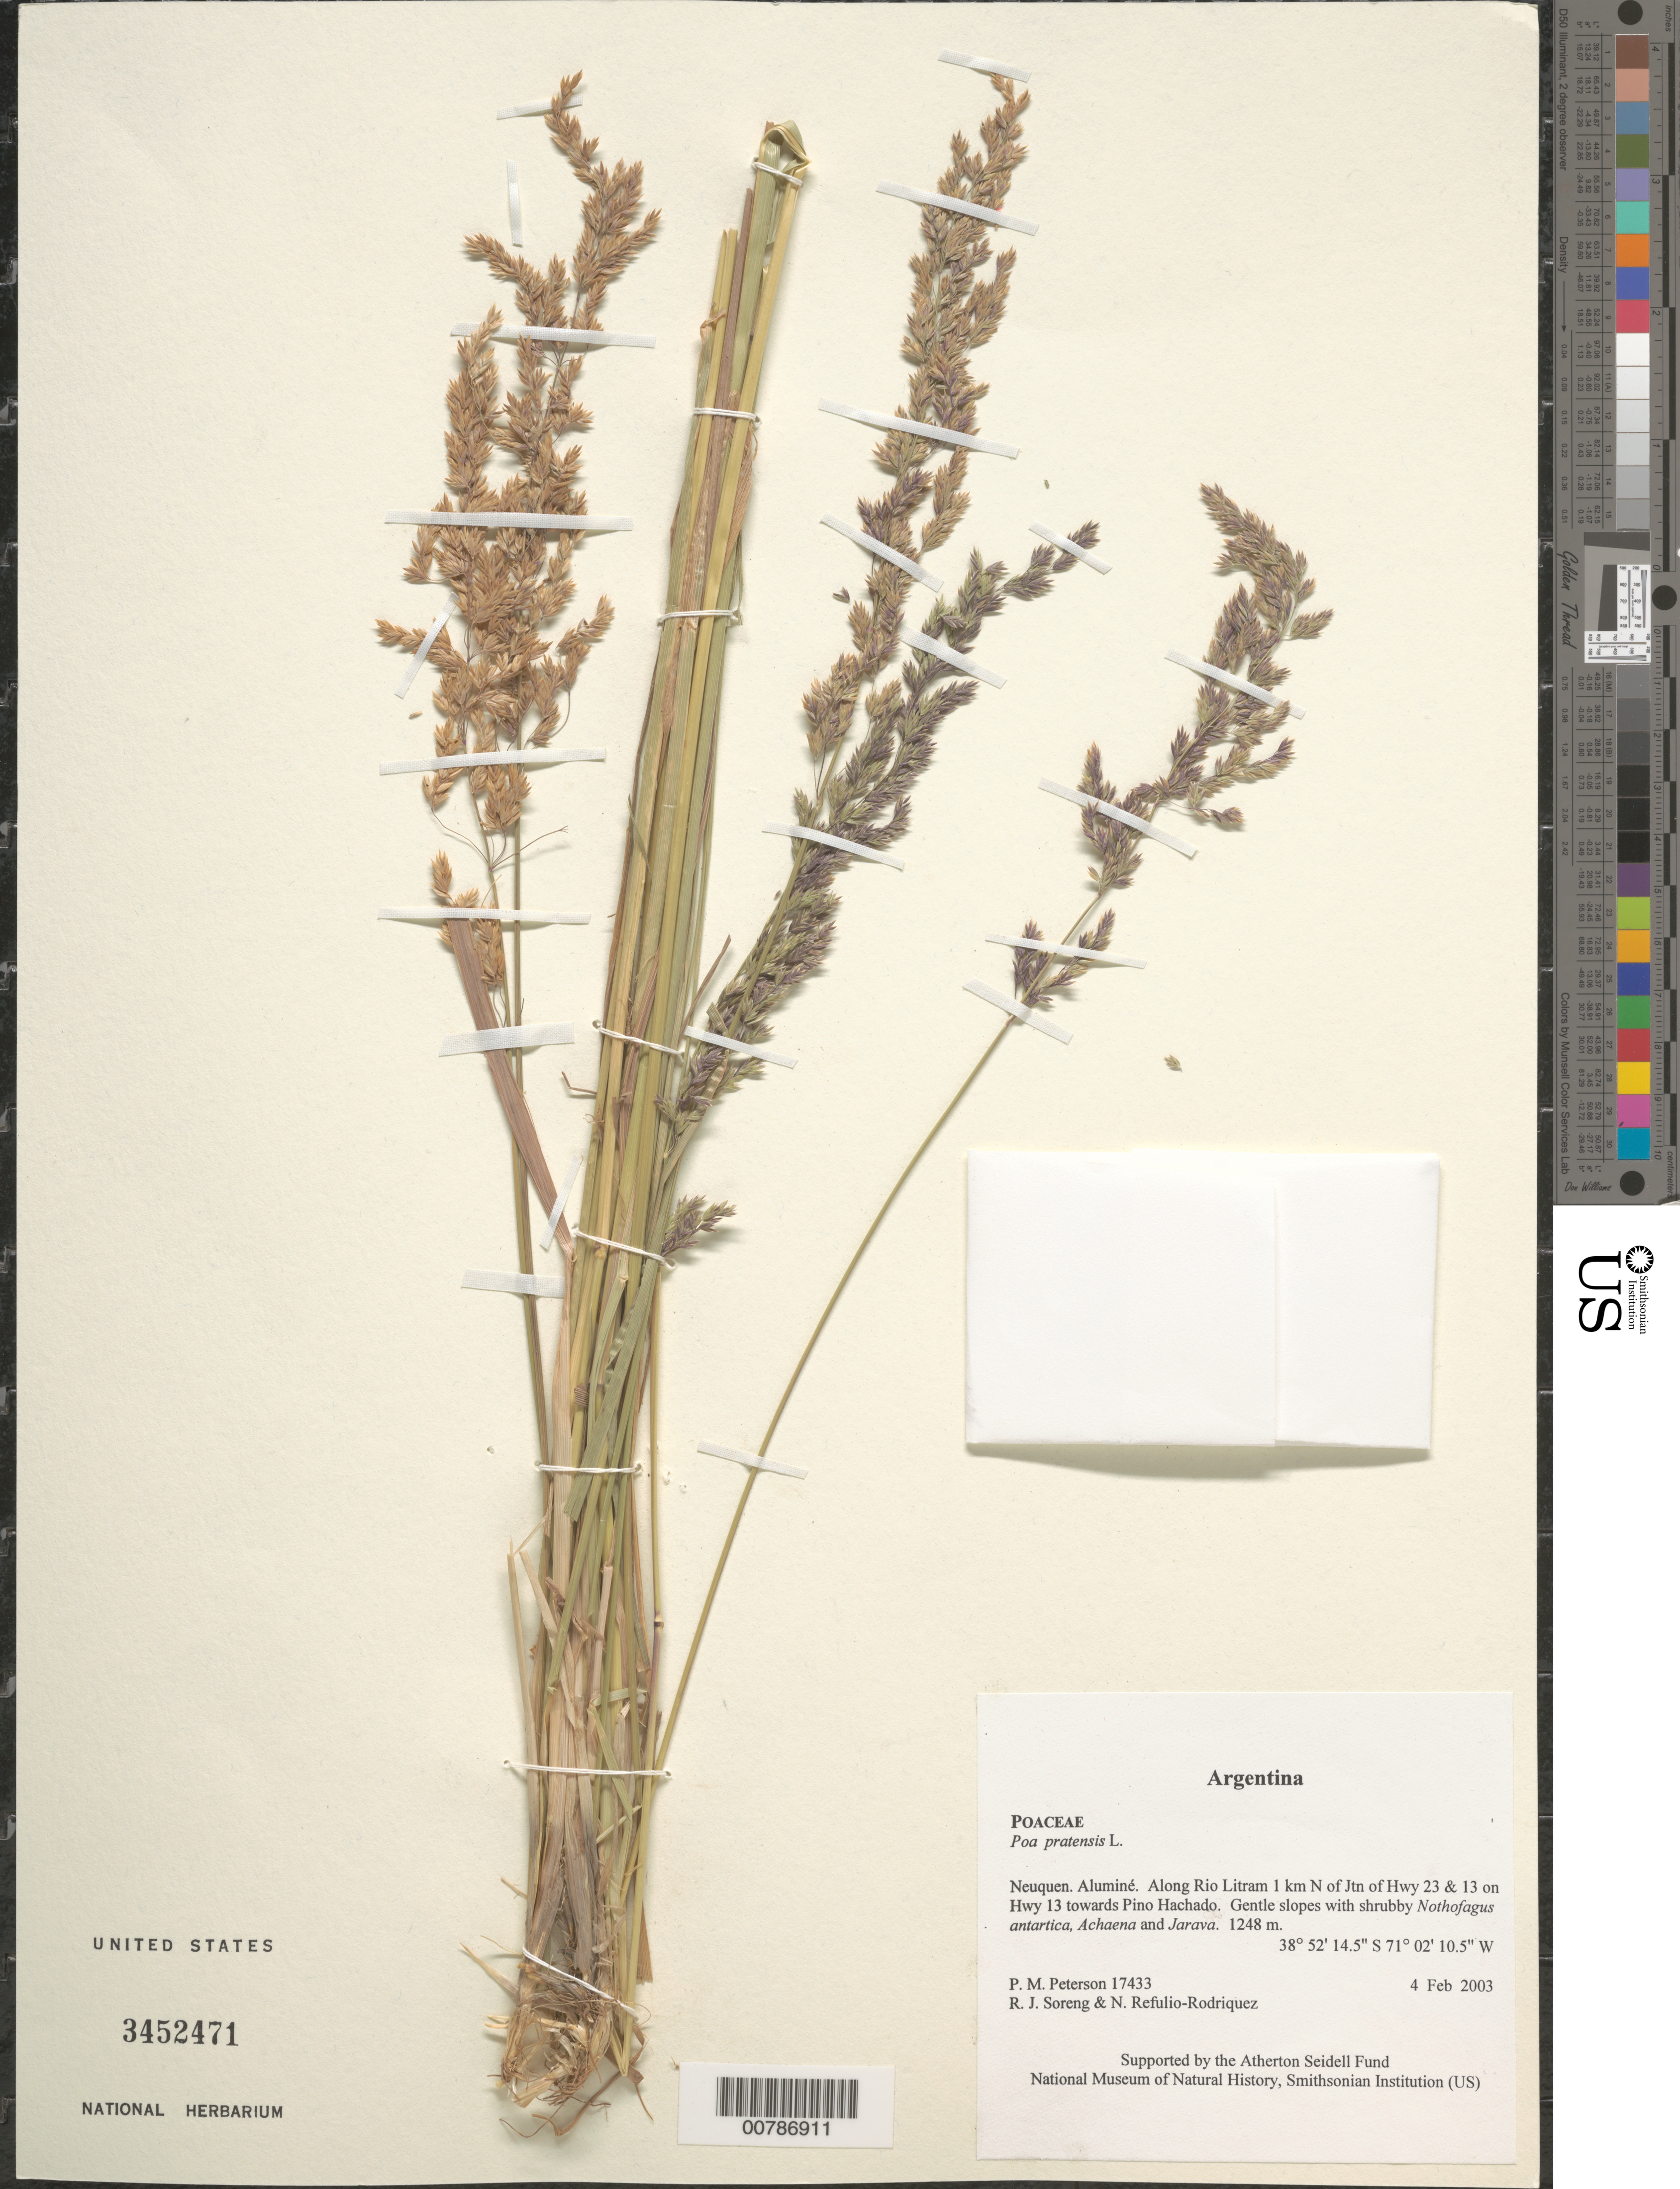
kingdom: Plantae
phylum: Tracheophyta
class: Liliopsida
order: Poales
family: Poaceae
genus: Poa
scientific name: Poa pratensis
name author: L.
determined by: Soreng, Robert J., Research Associate (BOT), Smithsonian Institution - National Museum of Natural History (UNITED STATES)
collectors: P. M. Peterson, R. J. Soreng & N. Refulio-Rodríguez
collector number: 17433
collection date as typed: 04 Feb 2003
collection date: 2003-02-04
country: Argentina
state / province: Neuquen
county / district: Aluminé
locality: Along Rio Litram 1 km N of Jtn of Hwy 23 & 13 on Hwy 13 towards Pino Hachado. Gentle slopes with shrubby Nothofagus antartica, Achaena and Jarava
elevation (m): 1248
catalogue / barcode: US 3452471